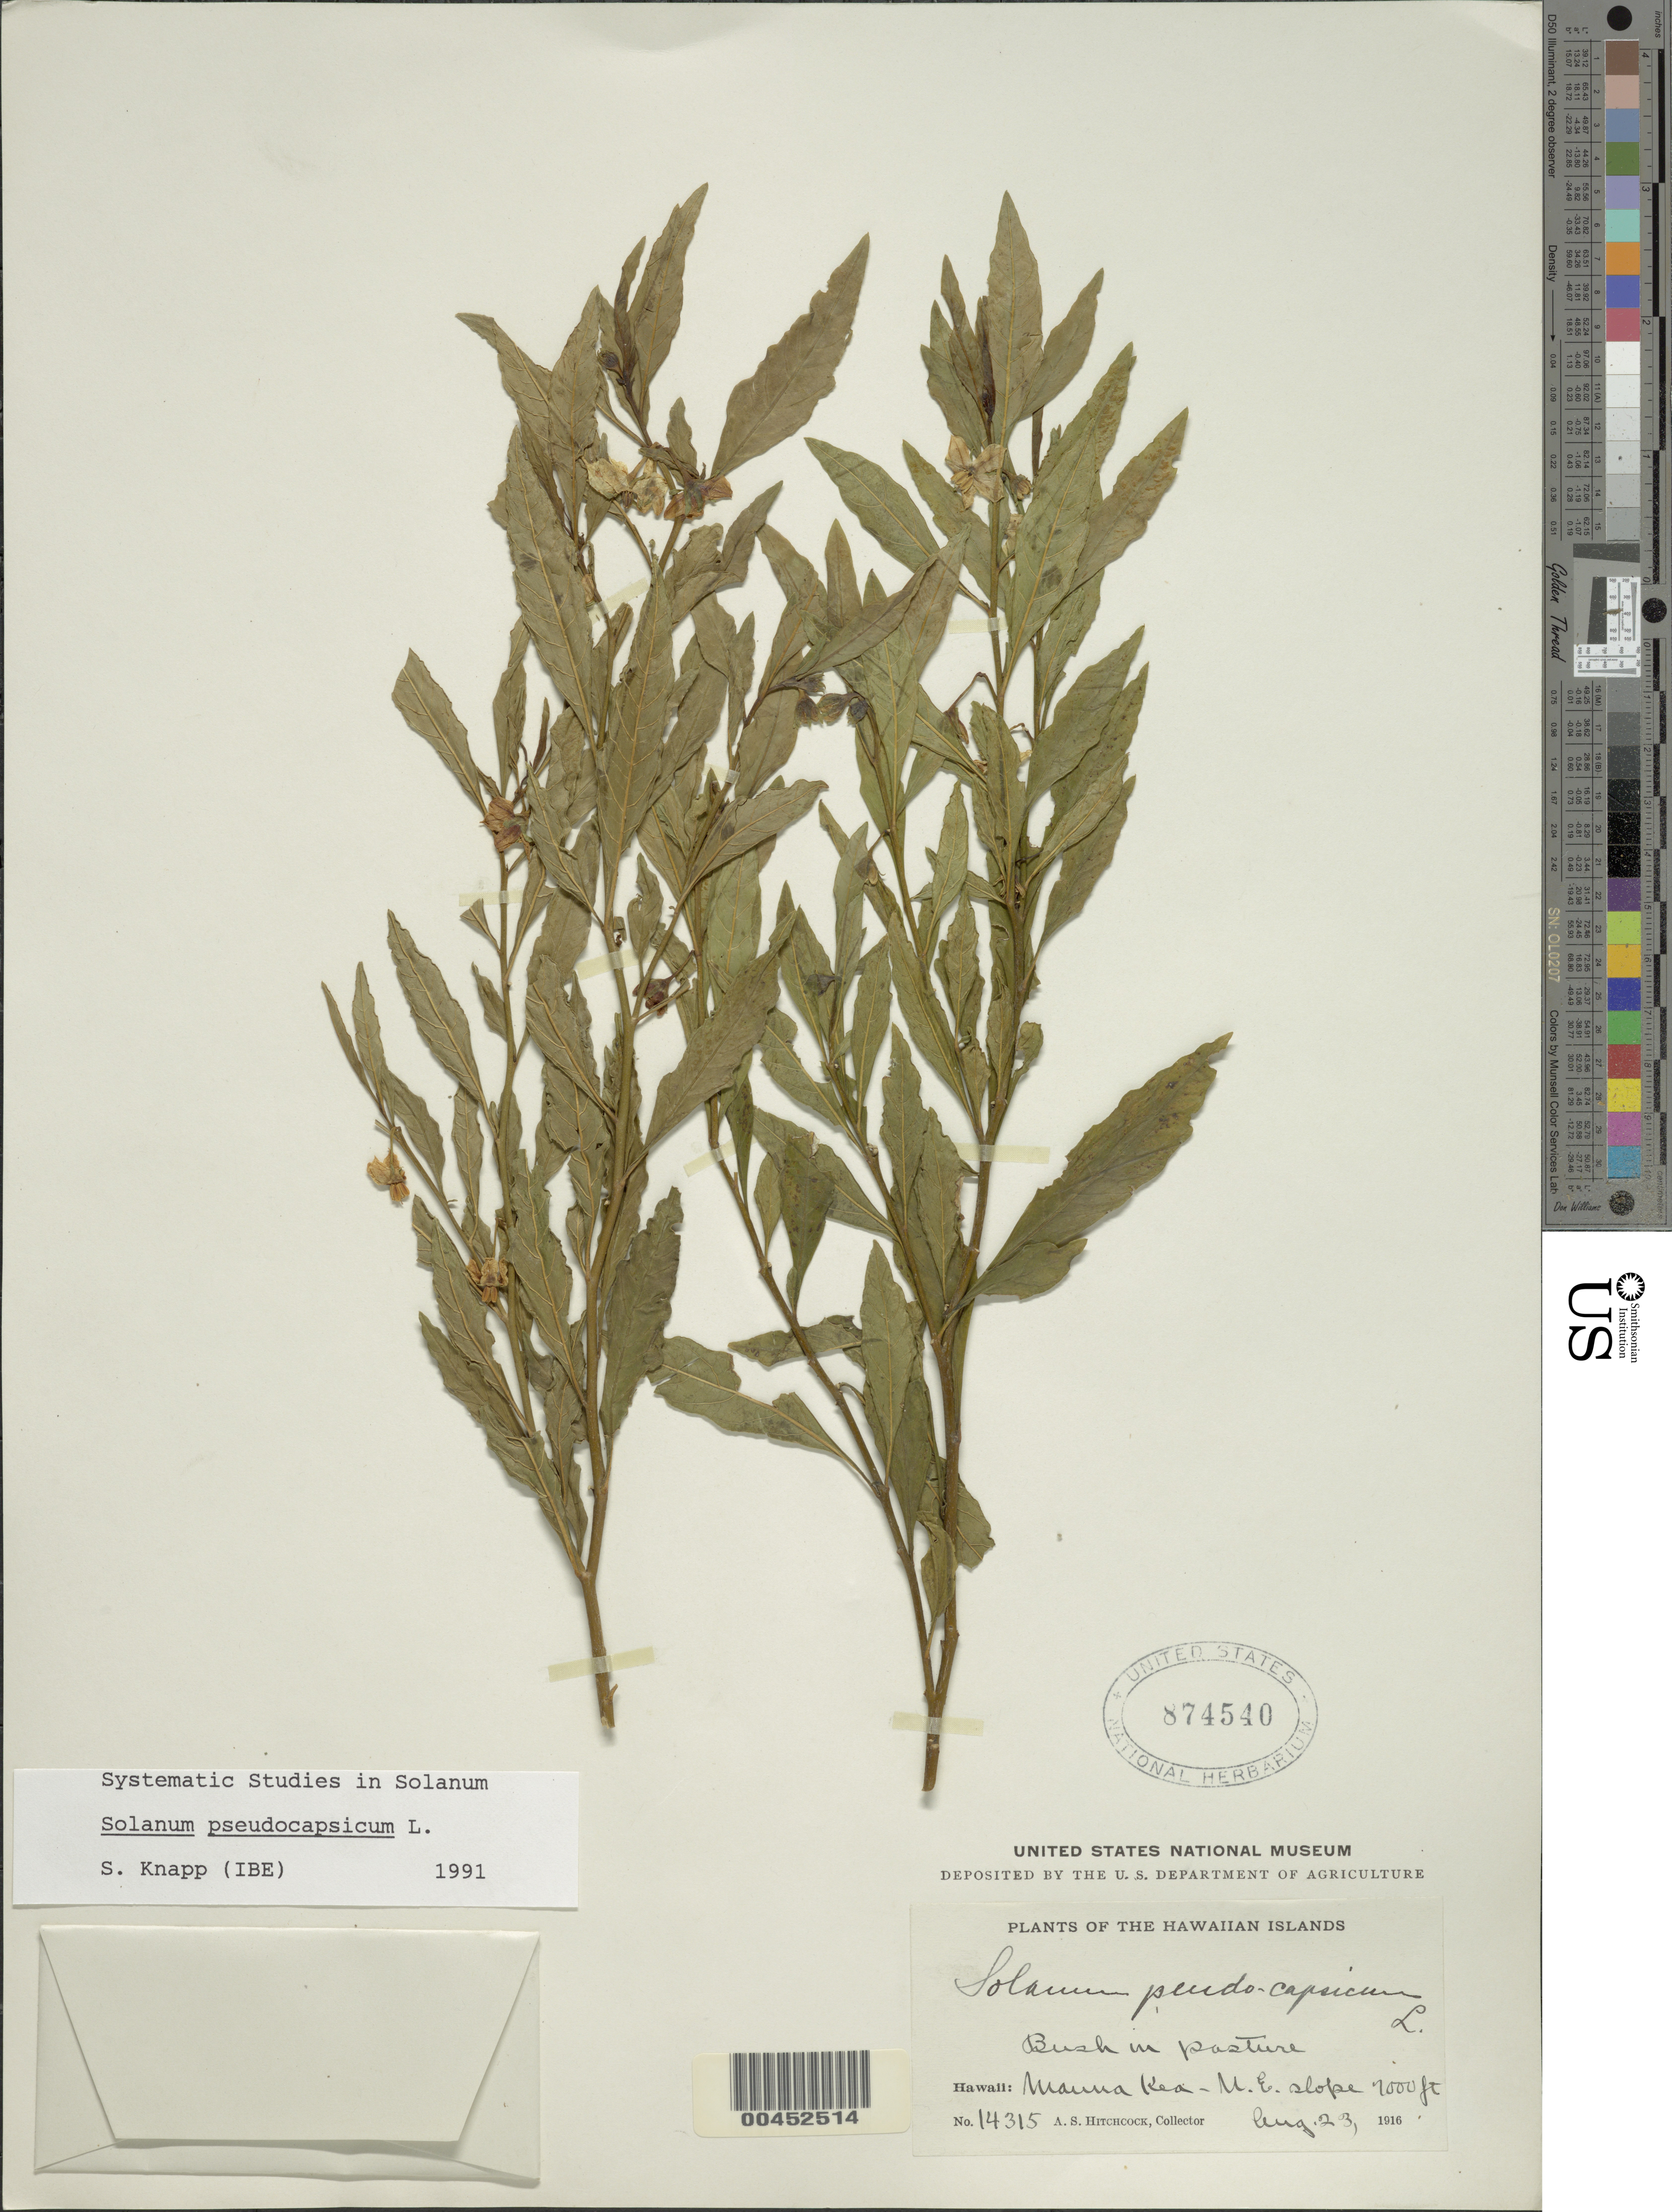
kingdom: Plantae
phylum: Tracheophyta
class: Magnoliopsida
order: Solanales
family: Solanaceae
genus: Solanum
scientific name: Solanum pseudocapsicum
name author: L.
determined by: Knapp, S. D.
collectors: A. S. Hitchcock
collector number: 14315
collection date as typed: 23 Aug 1916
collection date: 1916-08-23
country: United States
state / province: Hawaii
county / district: Hawaii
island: Hawaii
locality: Mauna Kea - northeast slope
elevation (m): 2134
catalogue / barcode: US 874540